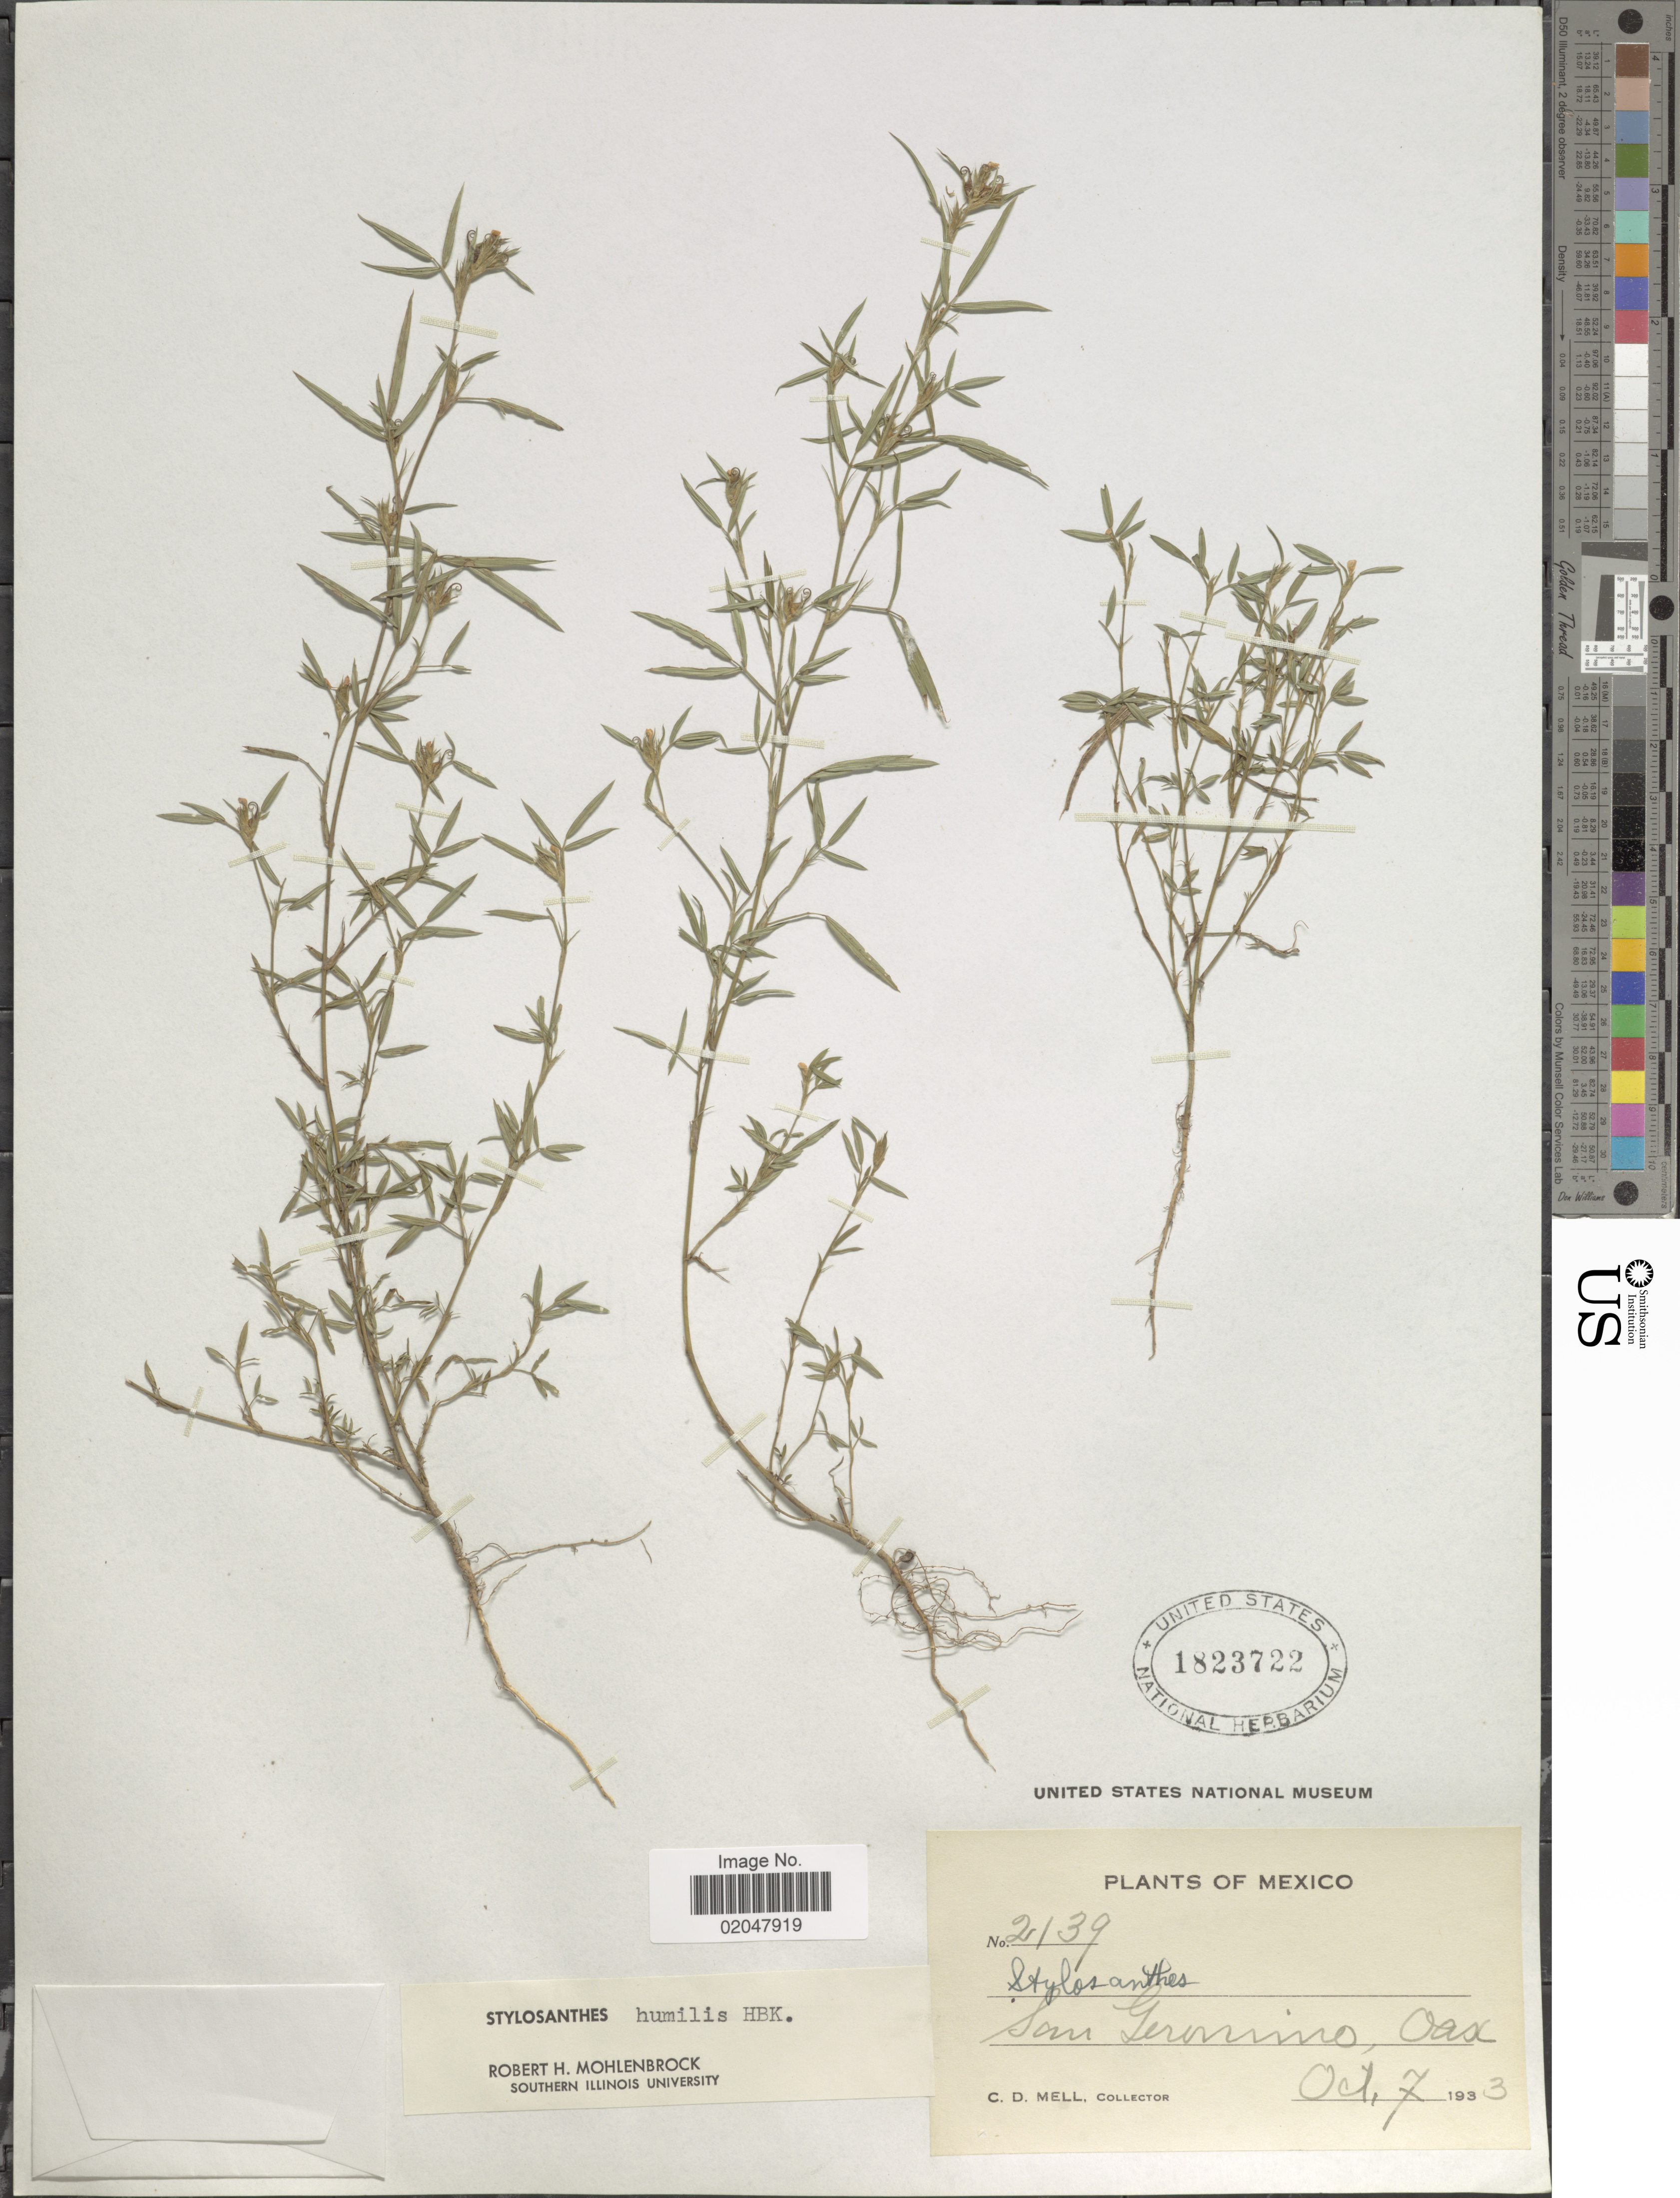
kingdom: Plantae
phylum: Tracheophyta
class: Magnoliopsida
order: Fabales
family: Fabaceae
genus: Stylosanthes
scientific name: Stylosanthes humilis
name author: Kunth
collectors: C. D. Mell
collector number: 2139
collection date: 1933-10-07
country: Mexico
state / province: Oaxaca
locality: San Gernimo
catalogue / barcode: US 1823722